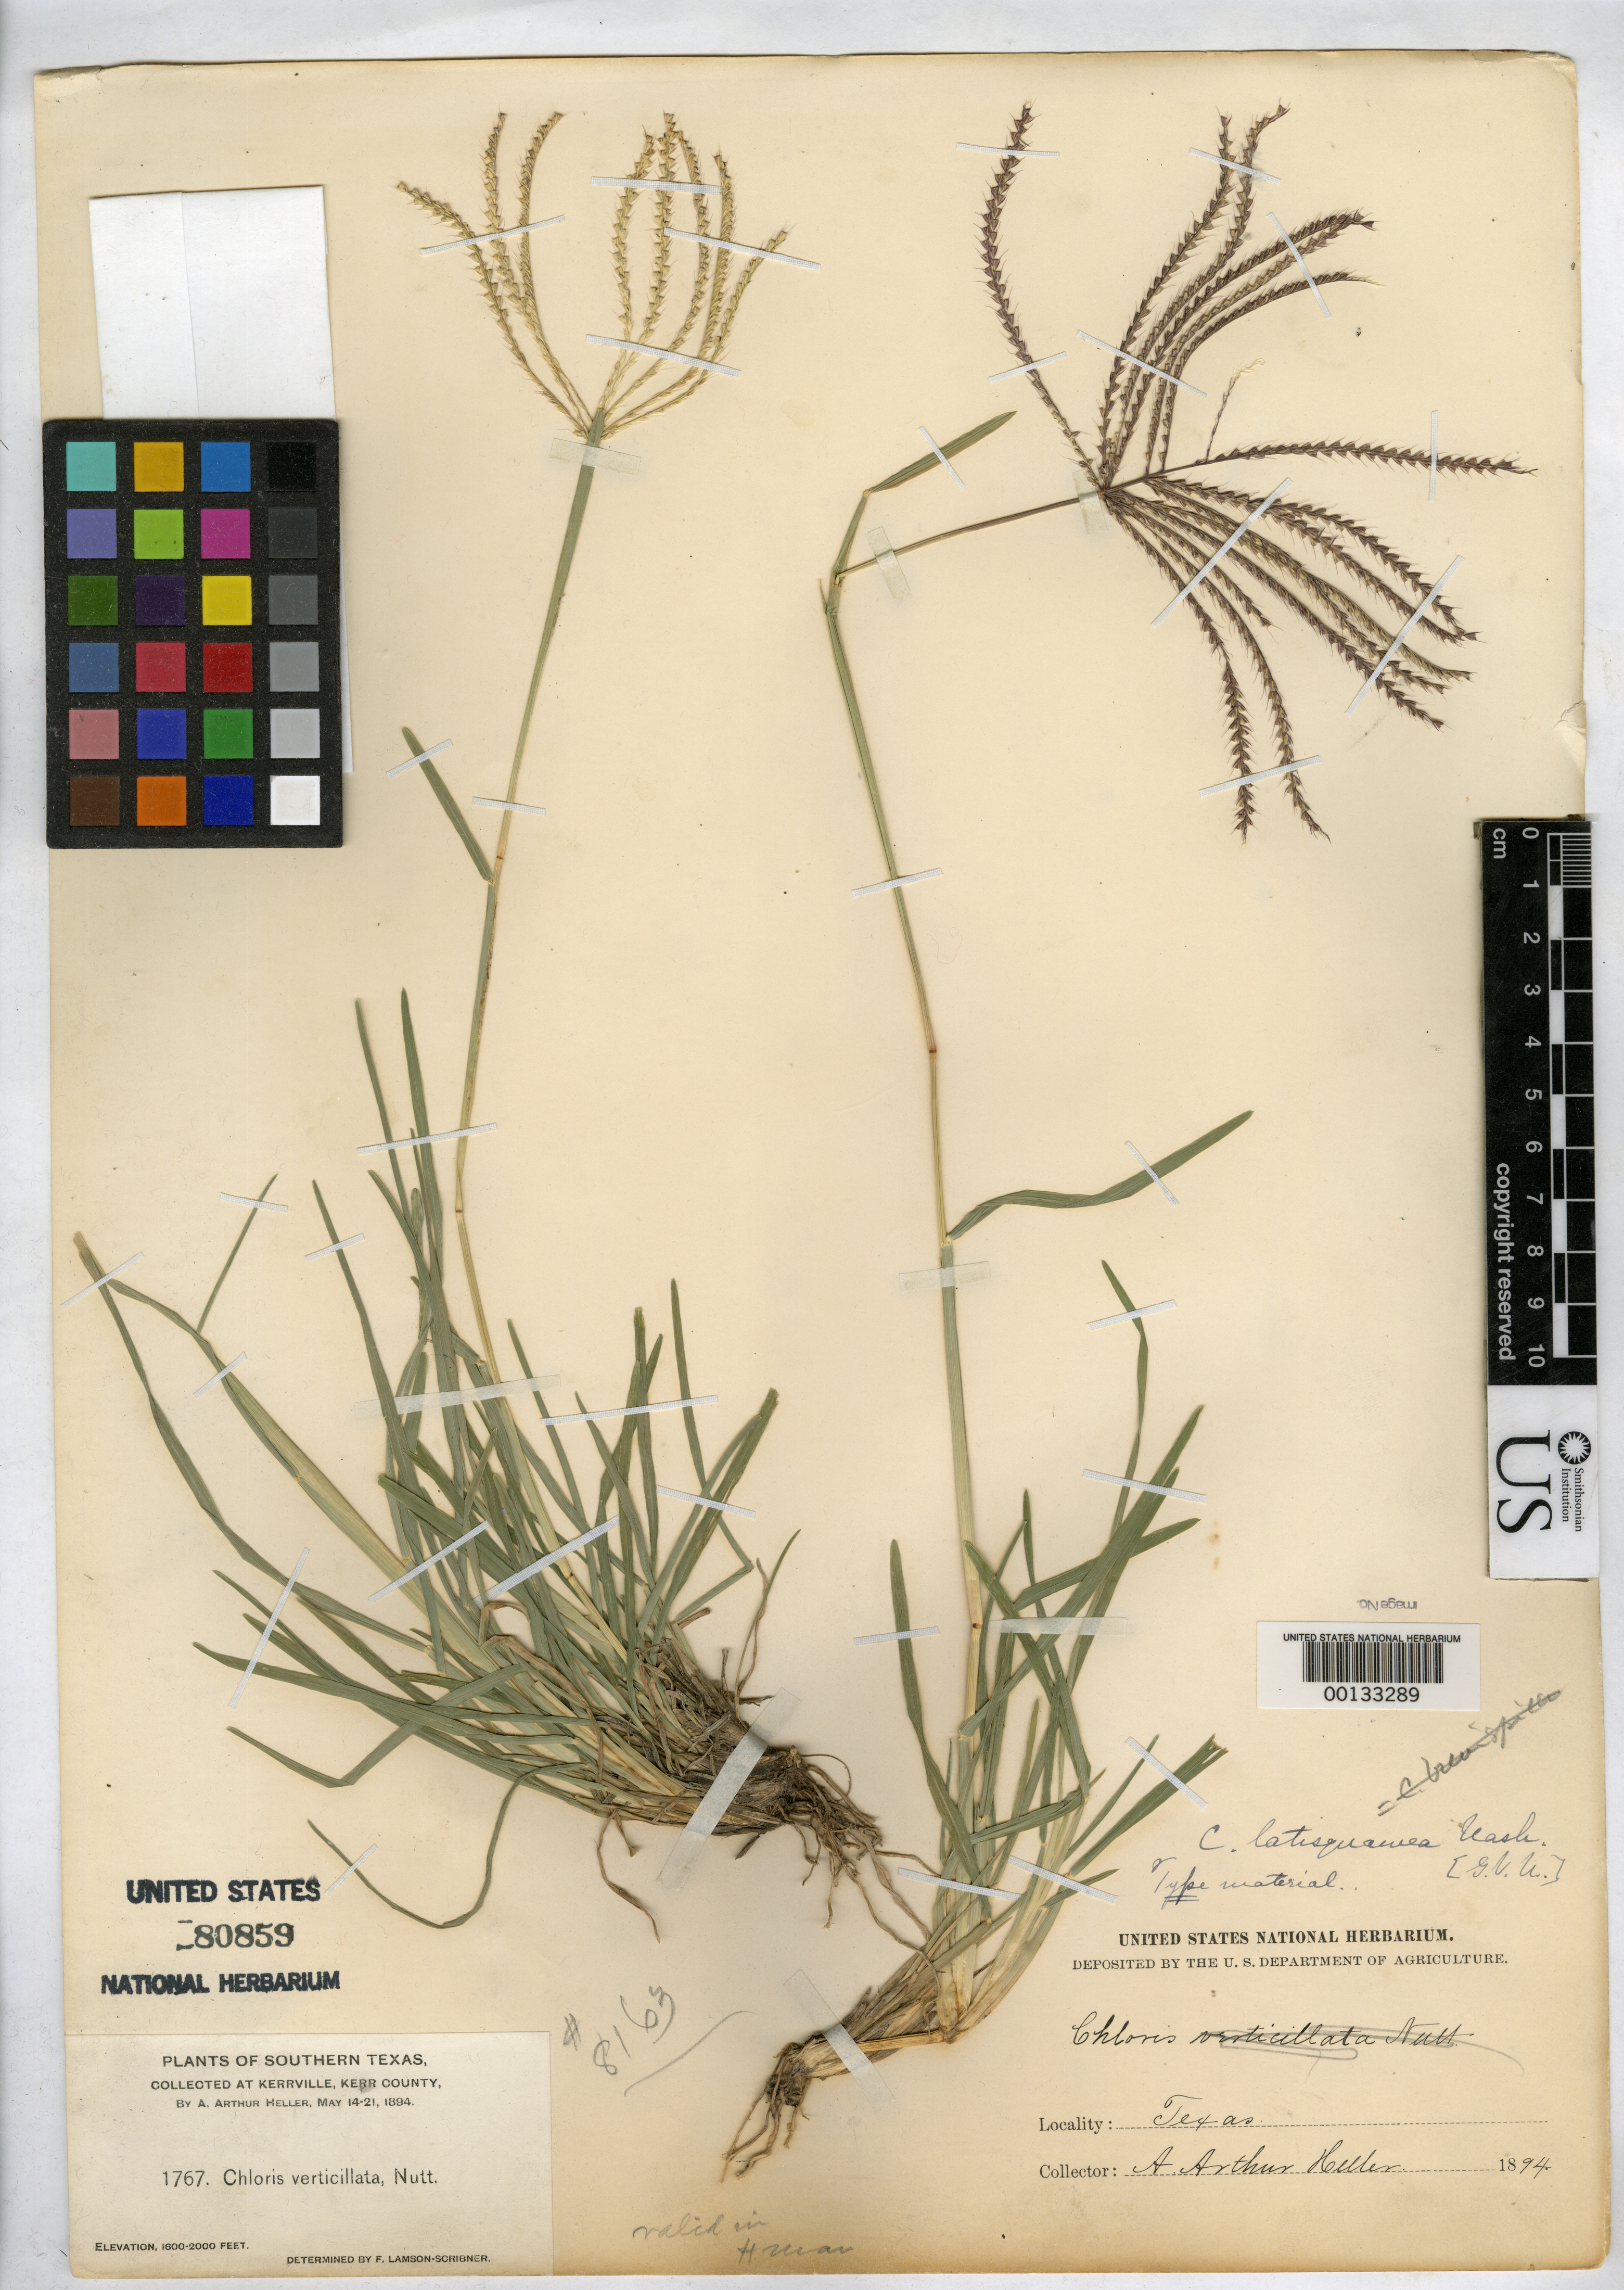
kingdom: Plantae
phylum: Tracheophyta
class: Liliopsida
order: Poales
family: Poaceae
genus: Chloris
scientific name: Chloris latisquamea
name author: Nash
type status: Isotype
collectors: A. A. Heller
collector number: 1767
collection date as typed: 14 May 1894 to 21 May 1894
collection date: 1894-05-14/1894-05-21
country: United States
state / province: Texas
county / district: Kerr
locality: At Kerrville; alt. 1600-2000 ft.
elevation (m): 488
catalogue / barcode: US 80859